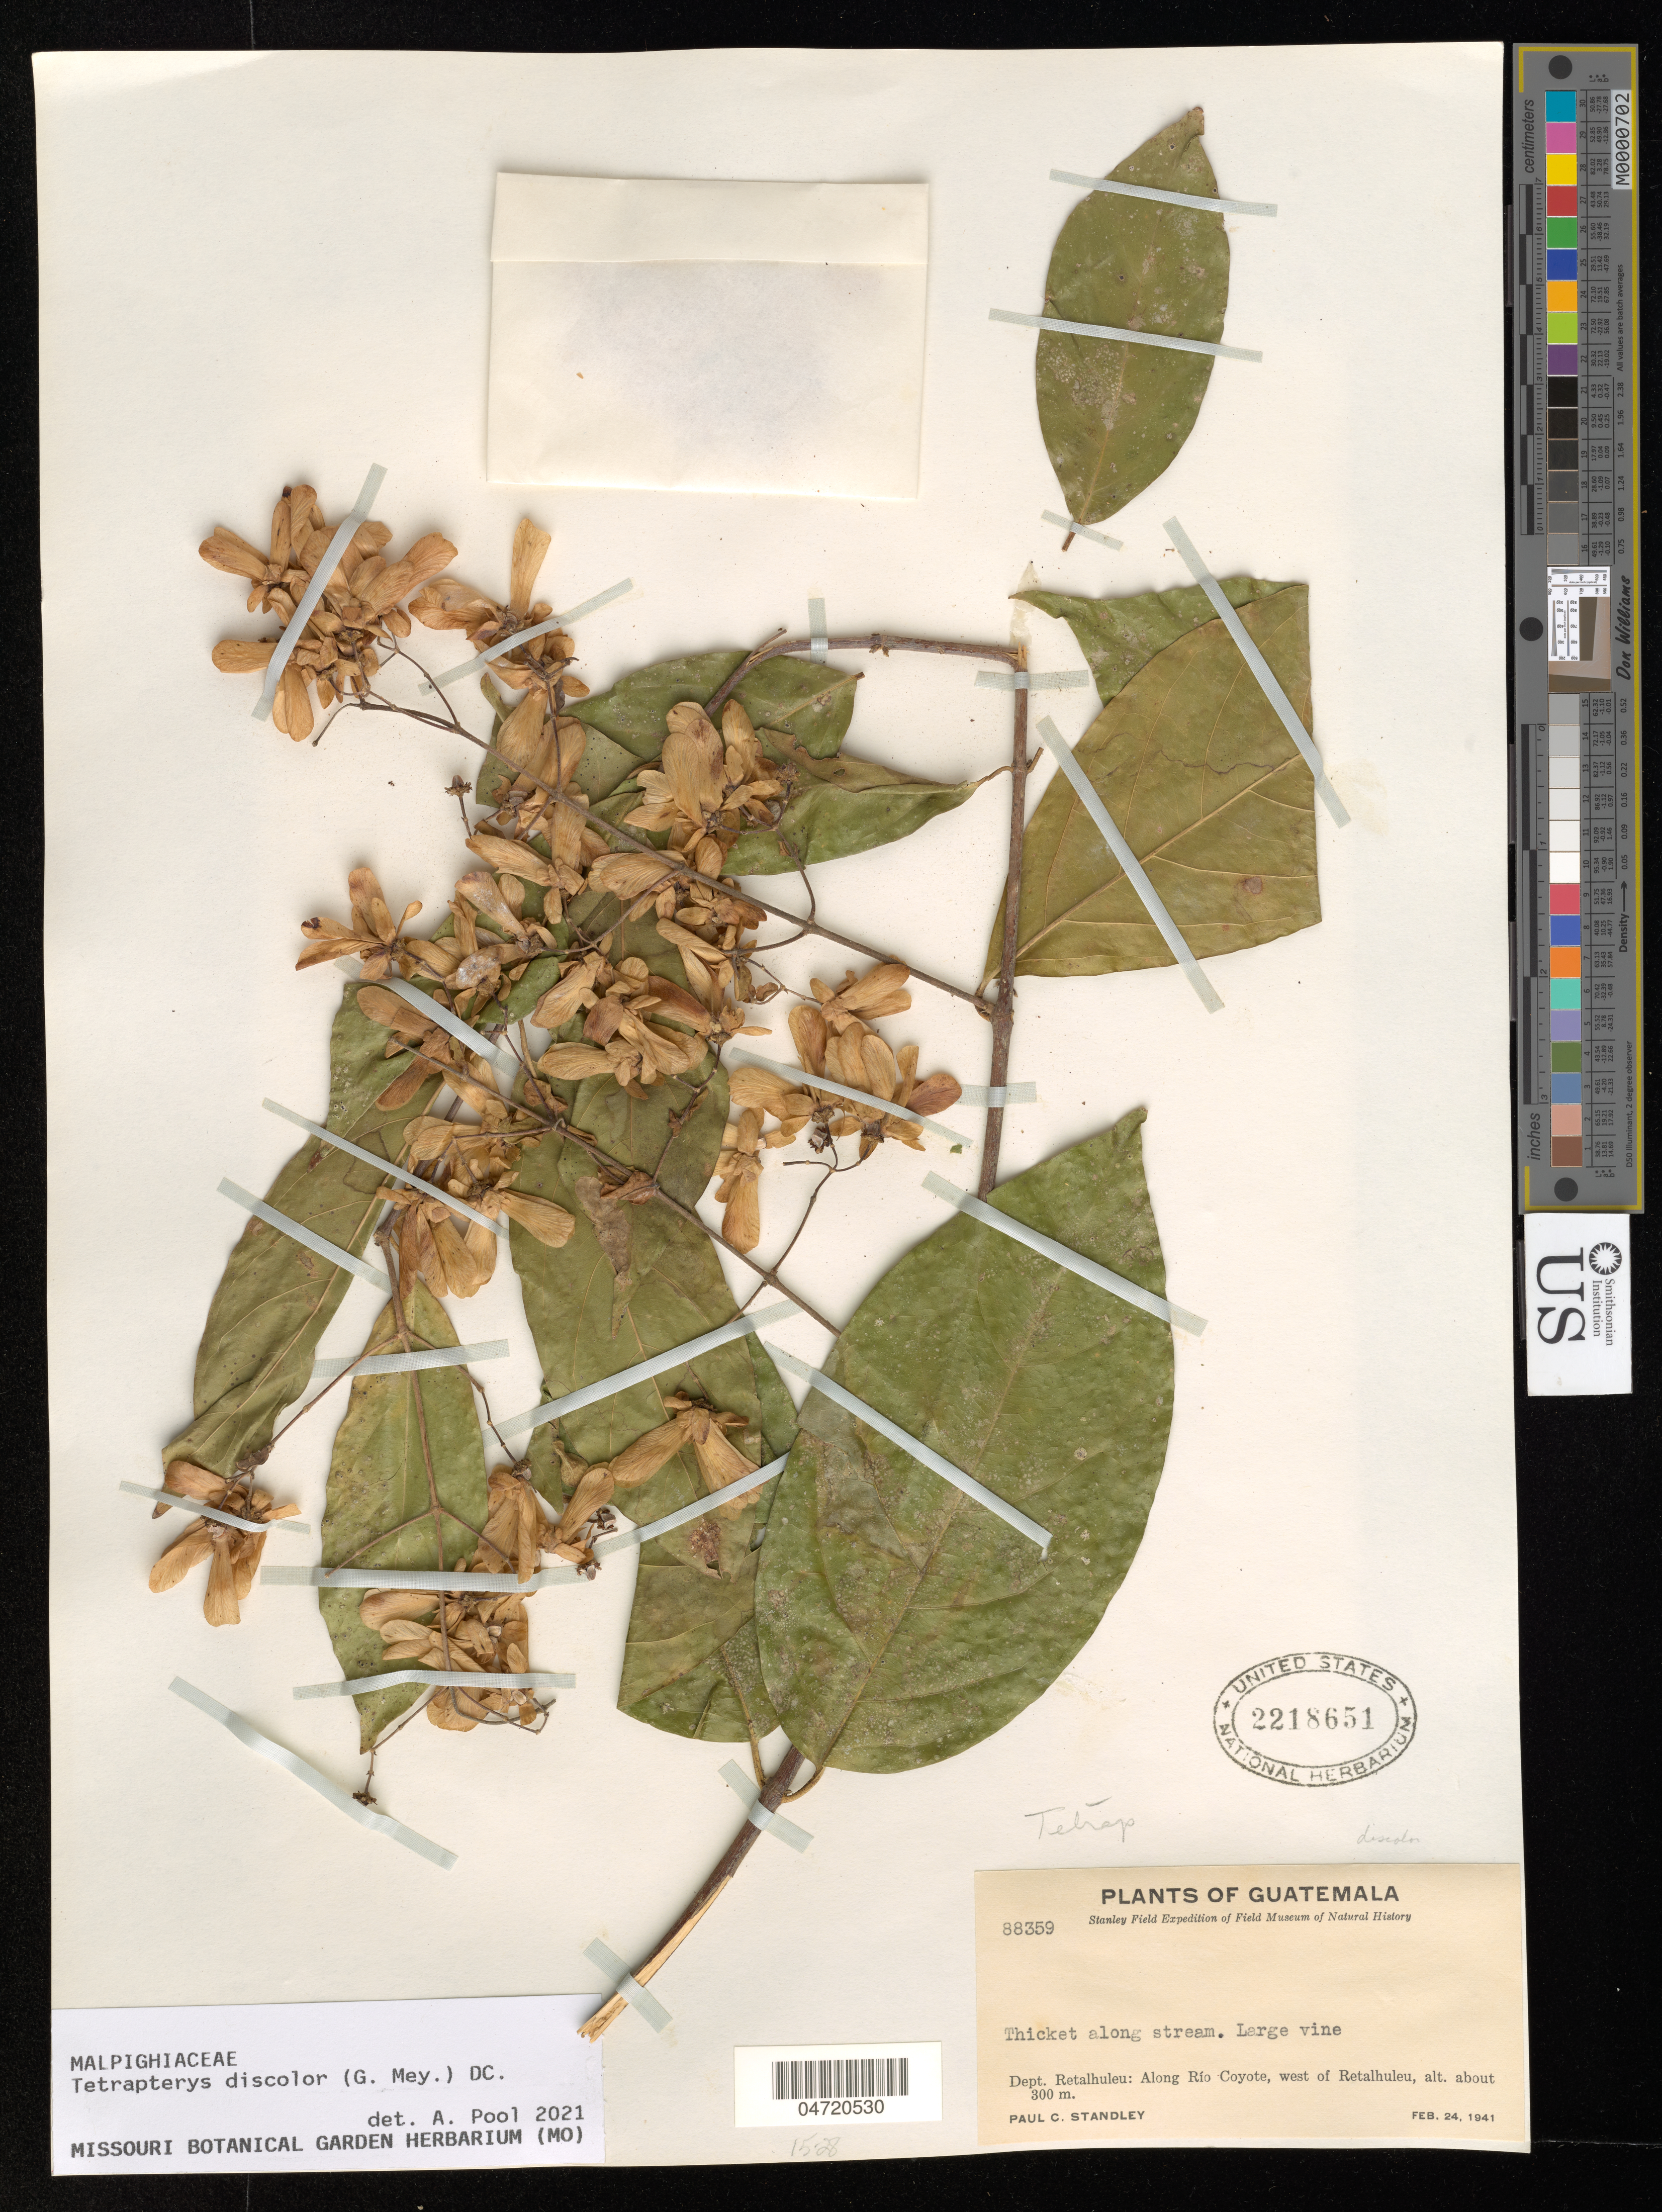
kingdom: Plantae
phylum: Tracheophyta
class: Magnoliopsida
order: Malpighiales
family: Malpighiaceae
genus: Tetrapterys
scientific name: Tetrapterys discolor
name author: (G. Mey.) DC.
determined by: Pool, A., (MO), Missouri Botanical Garden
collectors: P. C. Standley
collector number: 88359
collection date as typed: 24 Feb 1941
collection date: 1941-02-24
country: Guatemala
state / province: Retalhuleu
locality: Along Rio Coyote, W of Retalhuleu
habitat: Thicket along stream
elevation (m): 300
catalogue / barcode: US 2218651